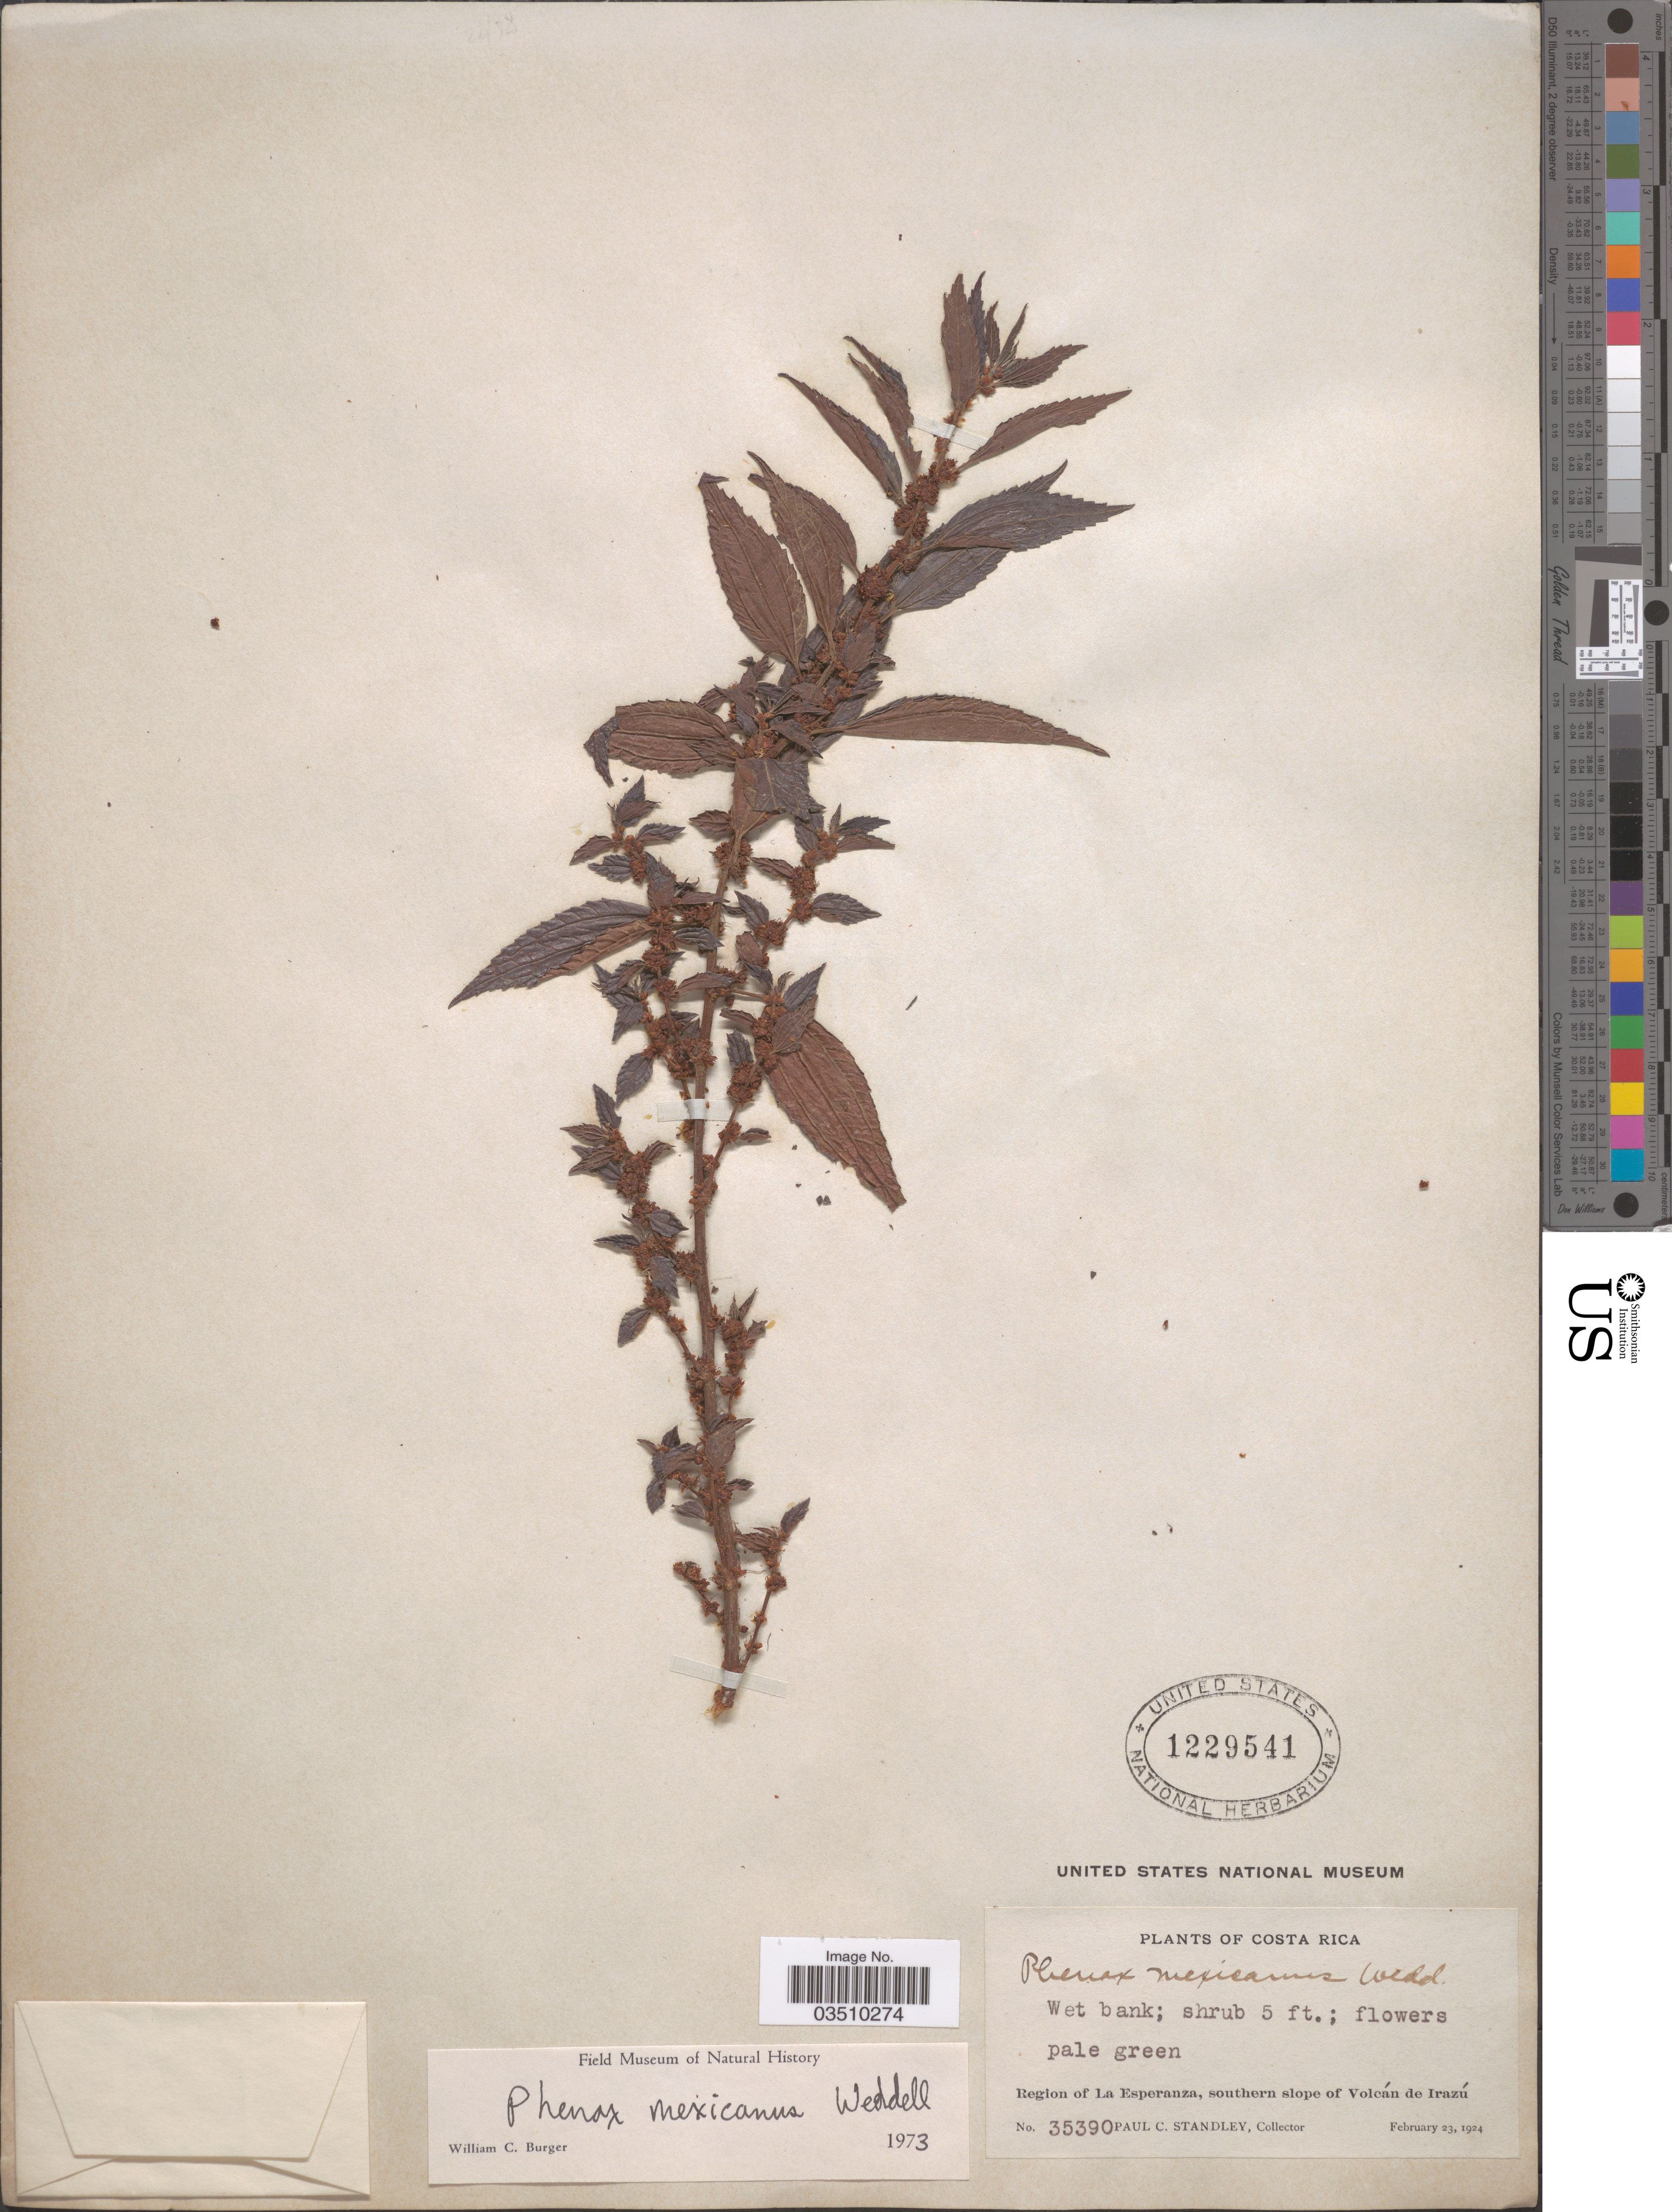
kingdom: Plantae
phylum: Tracheophyta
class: Magnoliopsida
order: Rosales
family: Urticaceae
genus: Phenax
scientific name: Phenax mexicanus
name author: Wedd.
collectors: P. C. Standley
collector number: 35390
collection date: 1924-02-23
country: Costa Rica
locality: Region of La Esperanza, southern slope of Volcán de Irazú.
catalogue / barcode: US 1229541